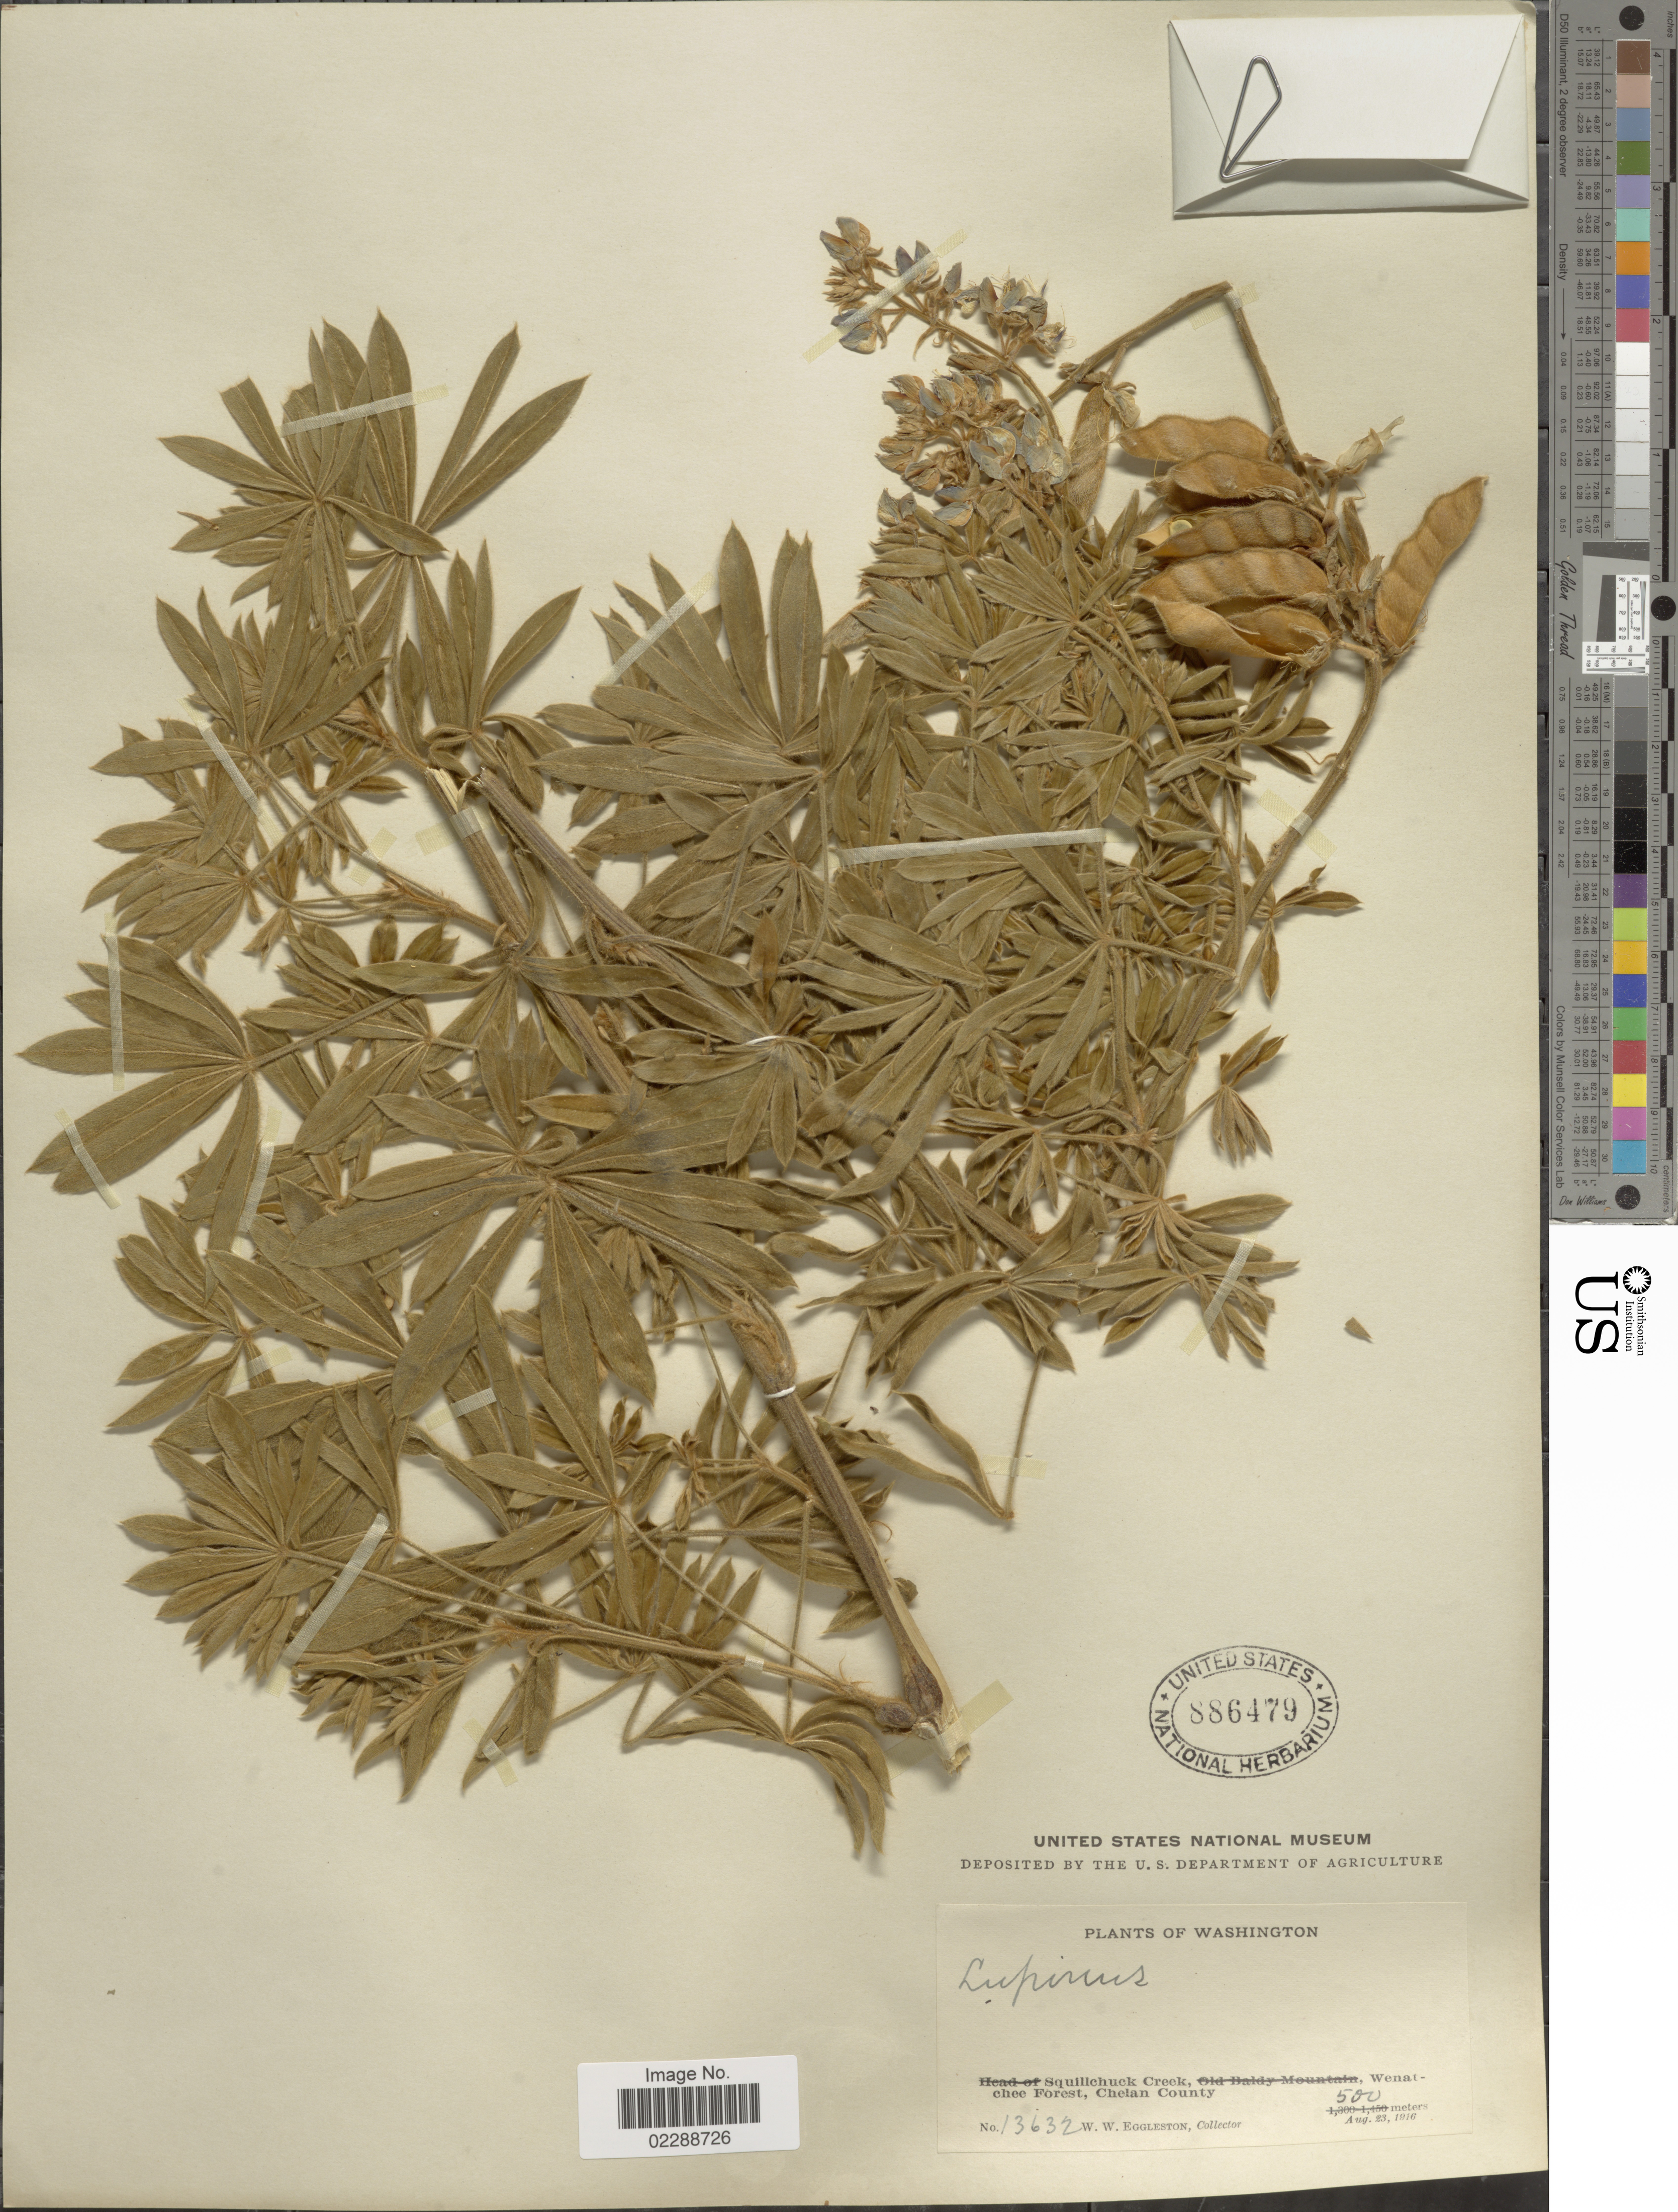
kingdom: Plantae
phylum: Tracheophyta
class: Magnoliopsida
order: Fabales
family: Fabaceae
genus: Lupinus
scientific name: Lupinus sp.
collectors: W. W. Eggleston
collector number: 13632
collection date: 1916-08-23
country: United States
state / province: Washington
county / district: Chelan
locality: Squillchuck Creek, Wenatchee Forest, Chelan County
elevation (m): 500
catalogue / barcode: US 886579